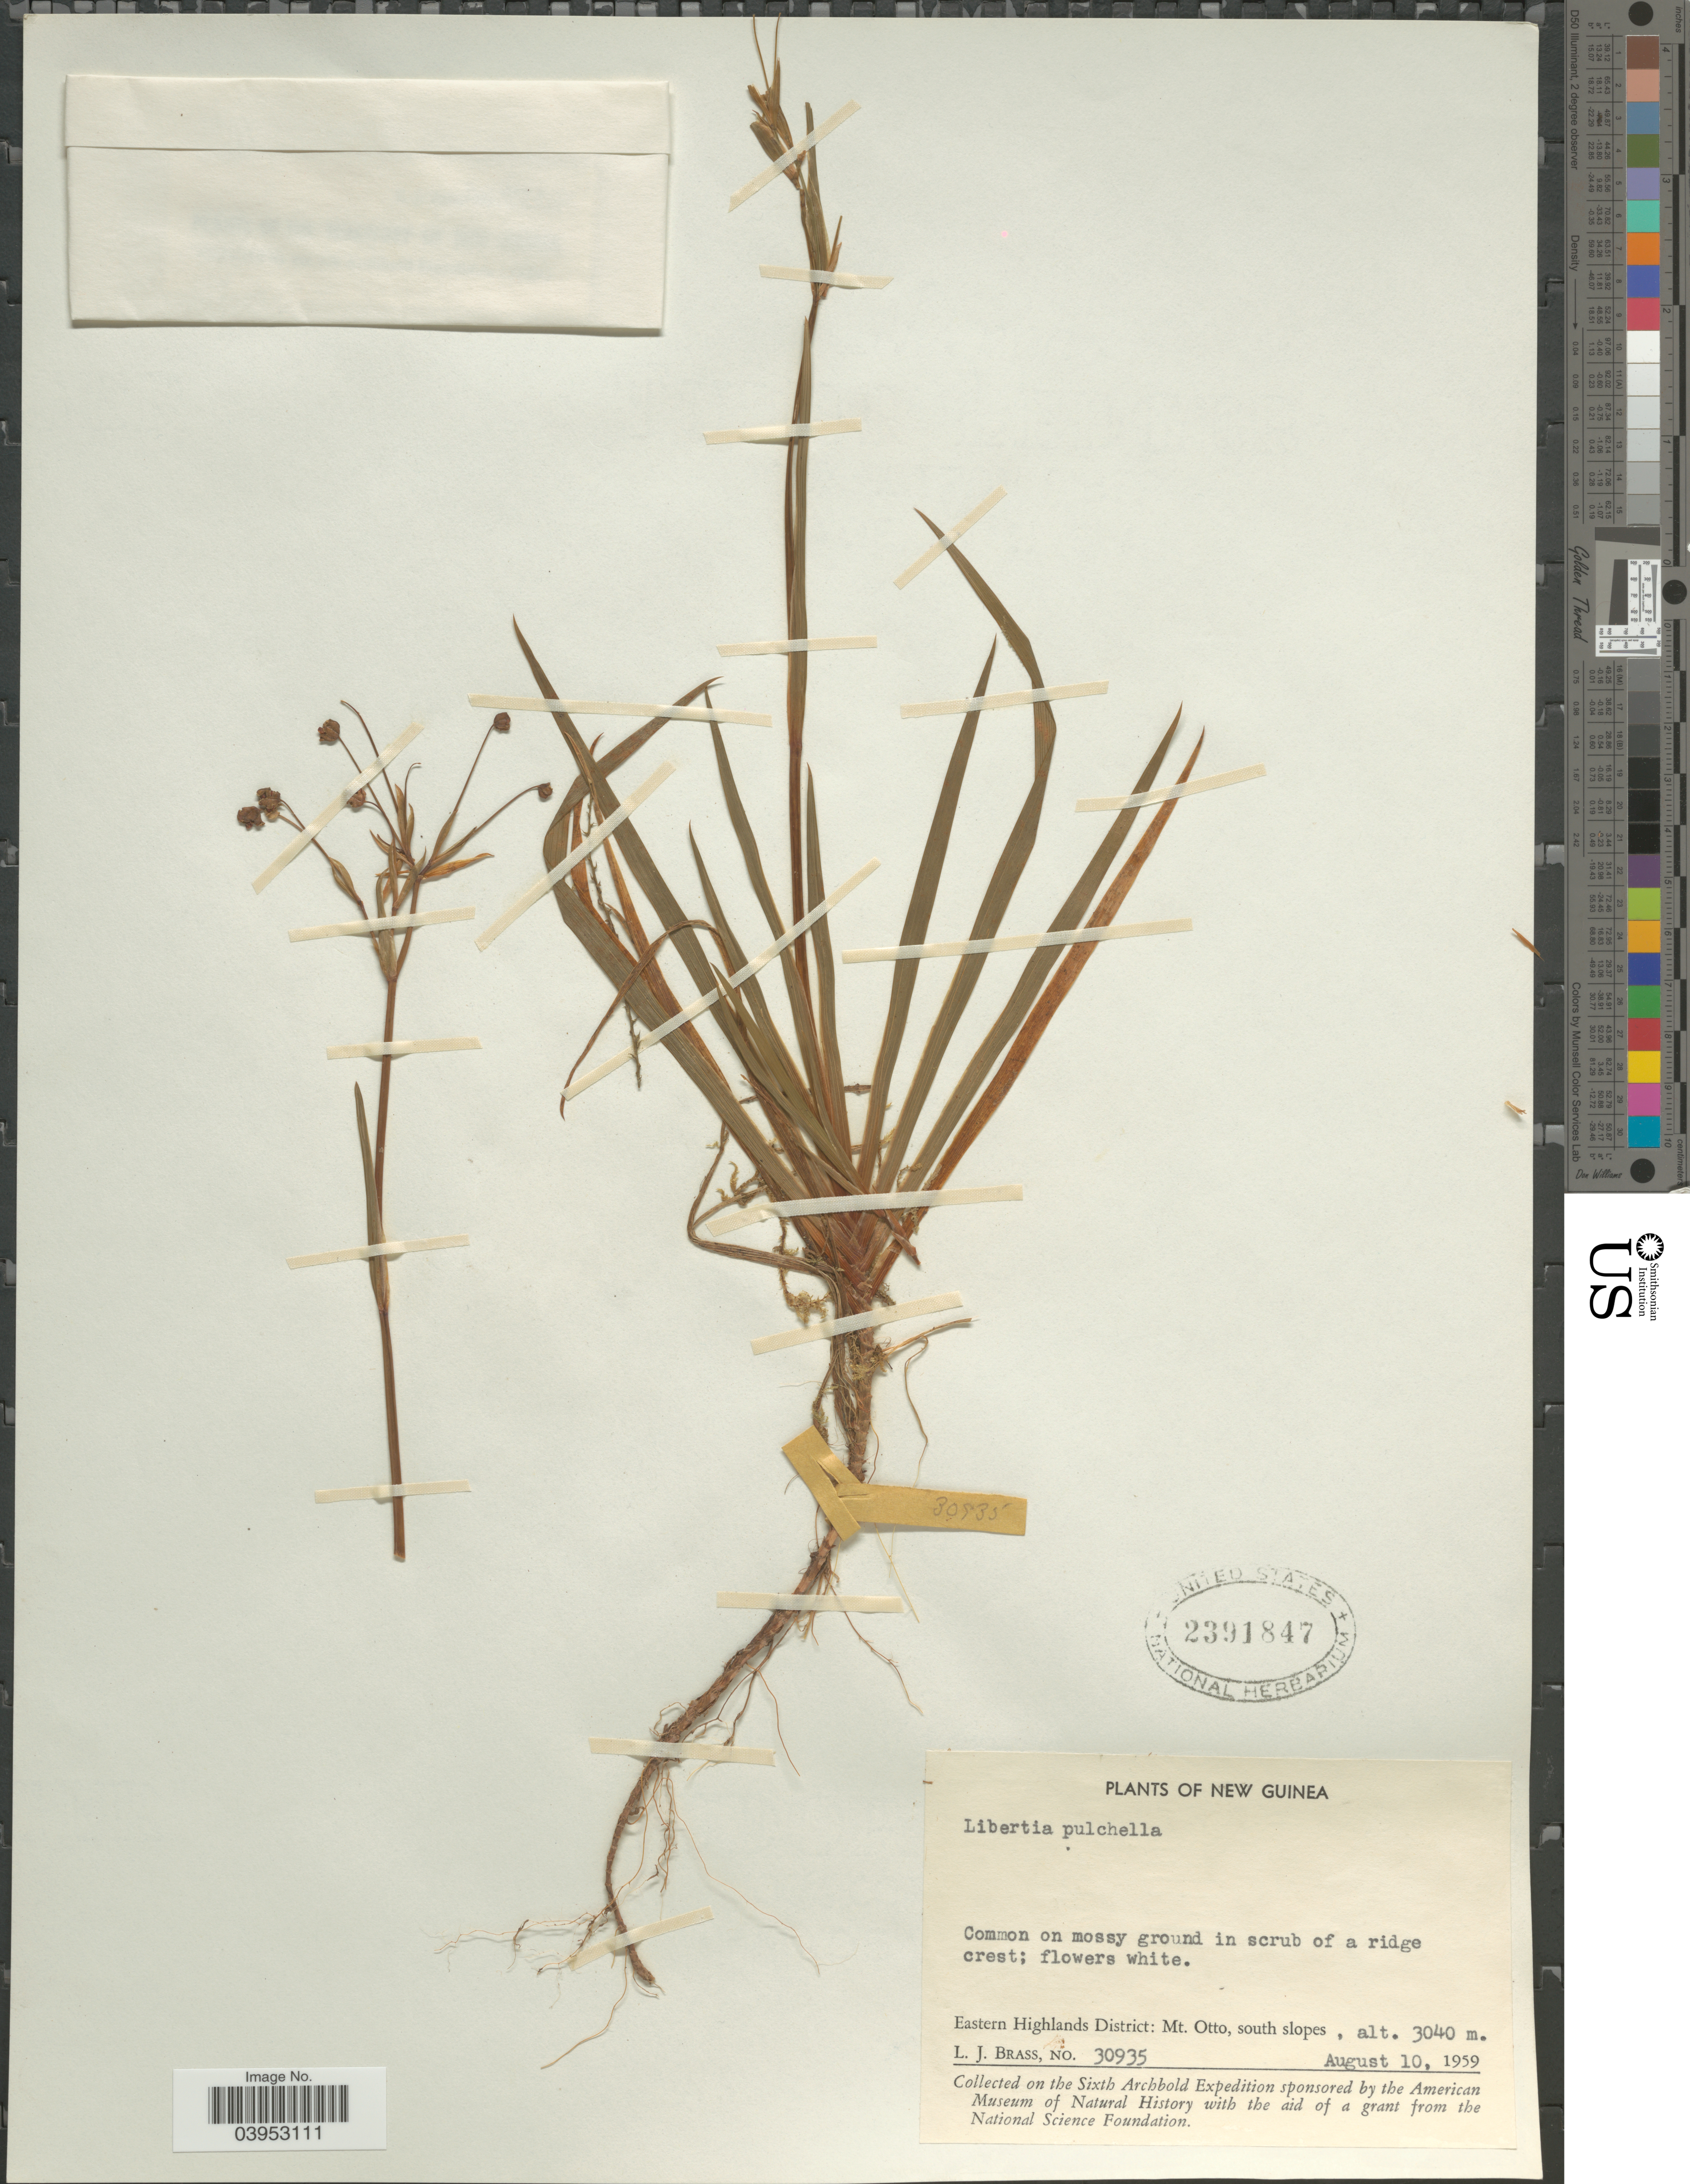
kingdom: Plantae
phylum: Tracheophyta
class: Liliopsida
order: Asparagales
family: Iridaceae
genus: Libertia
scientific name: Libertia pulchella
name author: (R. Br.) Spreng.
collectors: L. J. Brass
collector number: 30935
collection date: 1959-08-10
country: Papua New Guinea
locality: New Guinea. Eastern Highlands District: Mt. Otto, south slopes.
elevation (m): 3040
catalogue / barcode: US 2391847